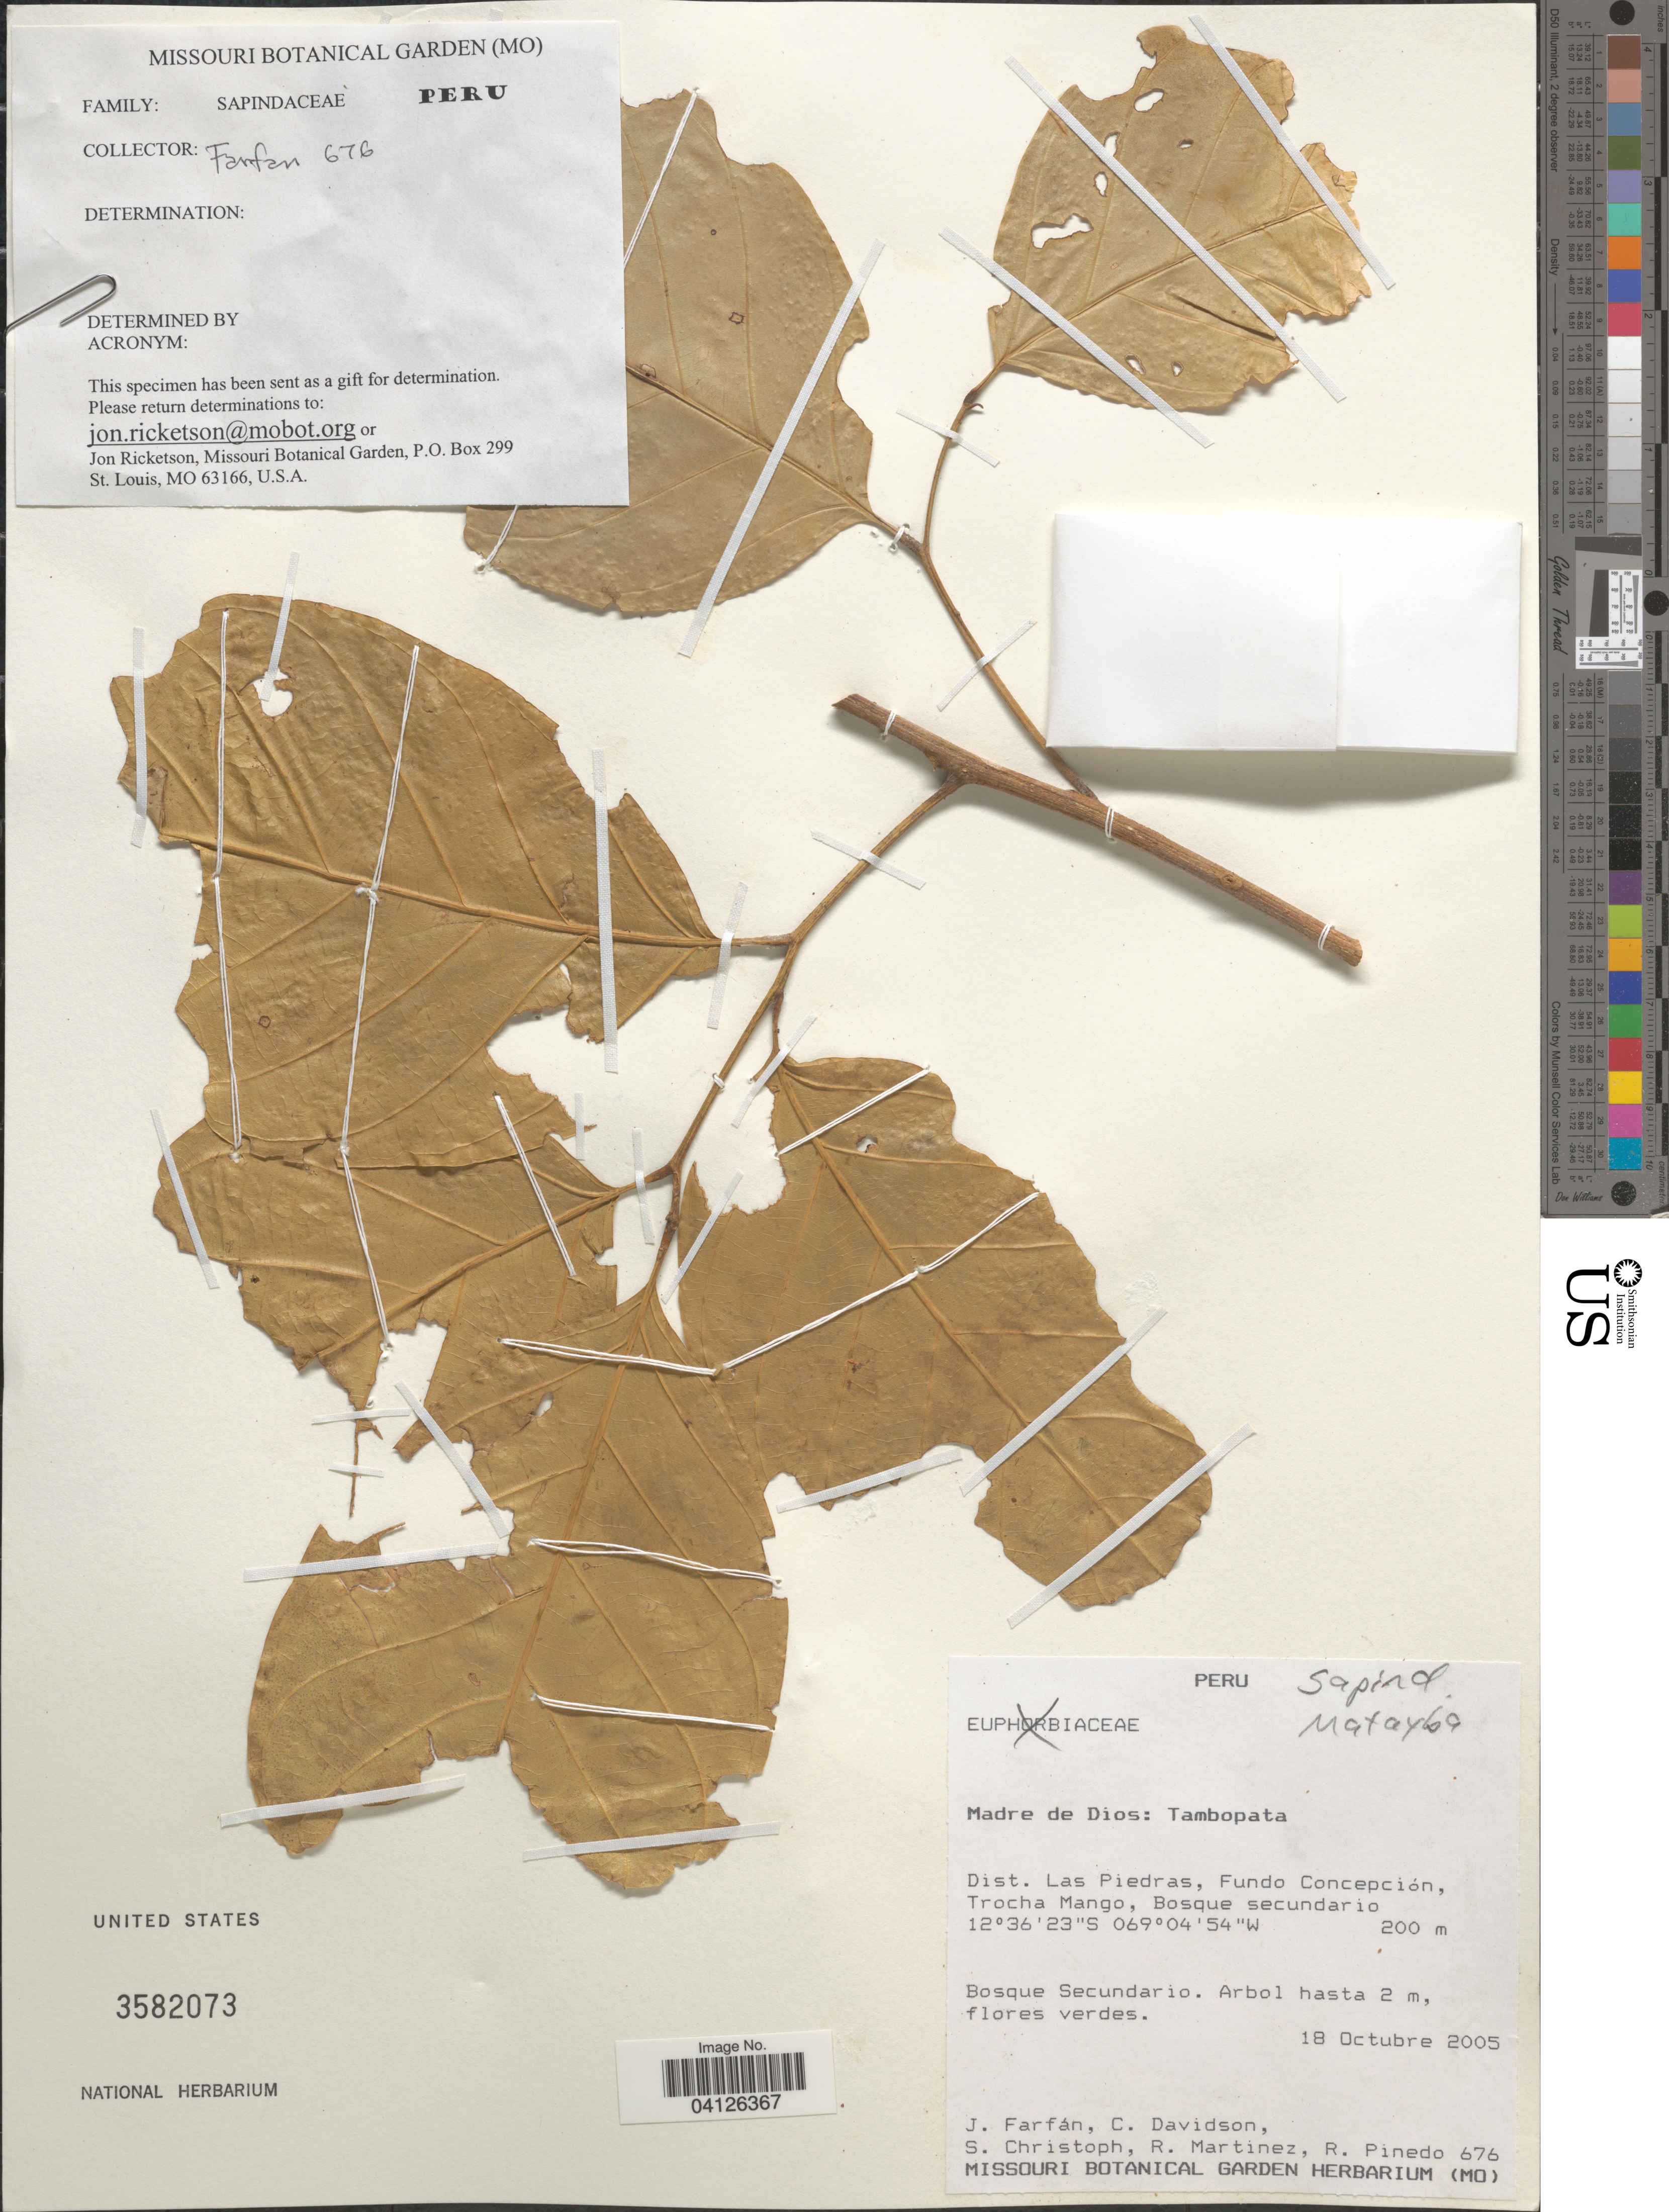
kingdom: Plantae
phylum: Tracheophyta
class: Magnoliopsida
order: Sapindales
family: Sapindaceae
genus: Matayba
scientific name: Matayba purgans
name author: (Poepp.) Radlk.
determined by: Acevedo-Rodriguez, P., (US), Smithsonian Institution - National Museum of Natural History (UNITED STATES)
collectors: J. Farfán, C. Davidson, S. Christoph, R. Martinez & R. Pinedo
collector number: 676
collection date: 2005-10-18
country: Peru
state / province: Madre de Dios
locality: Tambopata. Dist. Las Piedras, Fundo Concepción, Trocha Mango.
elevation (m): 200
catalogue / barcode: US 3582073